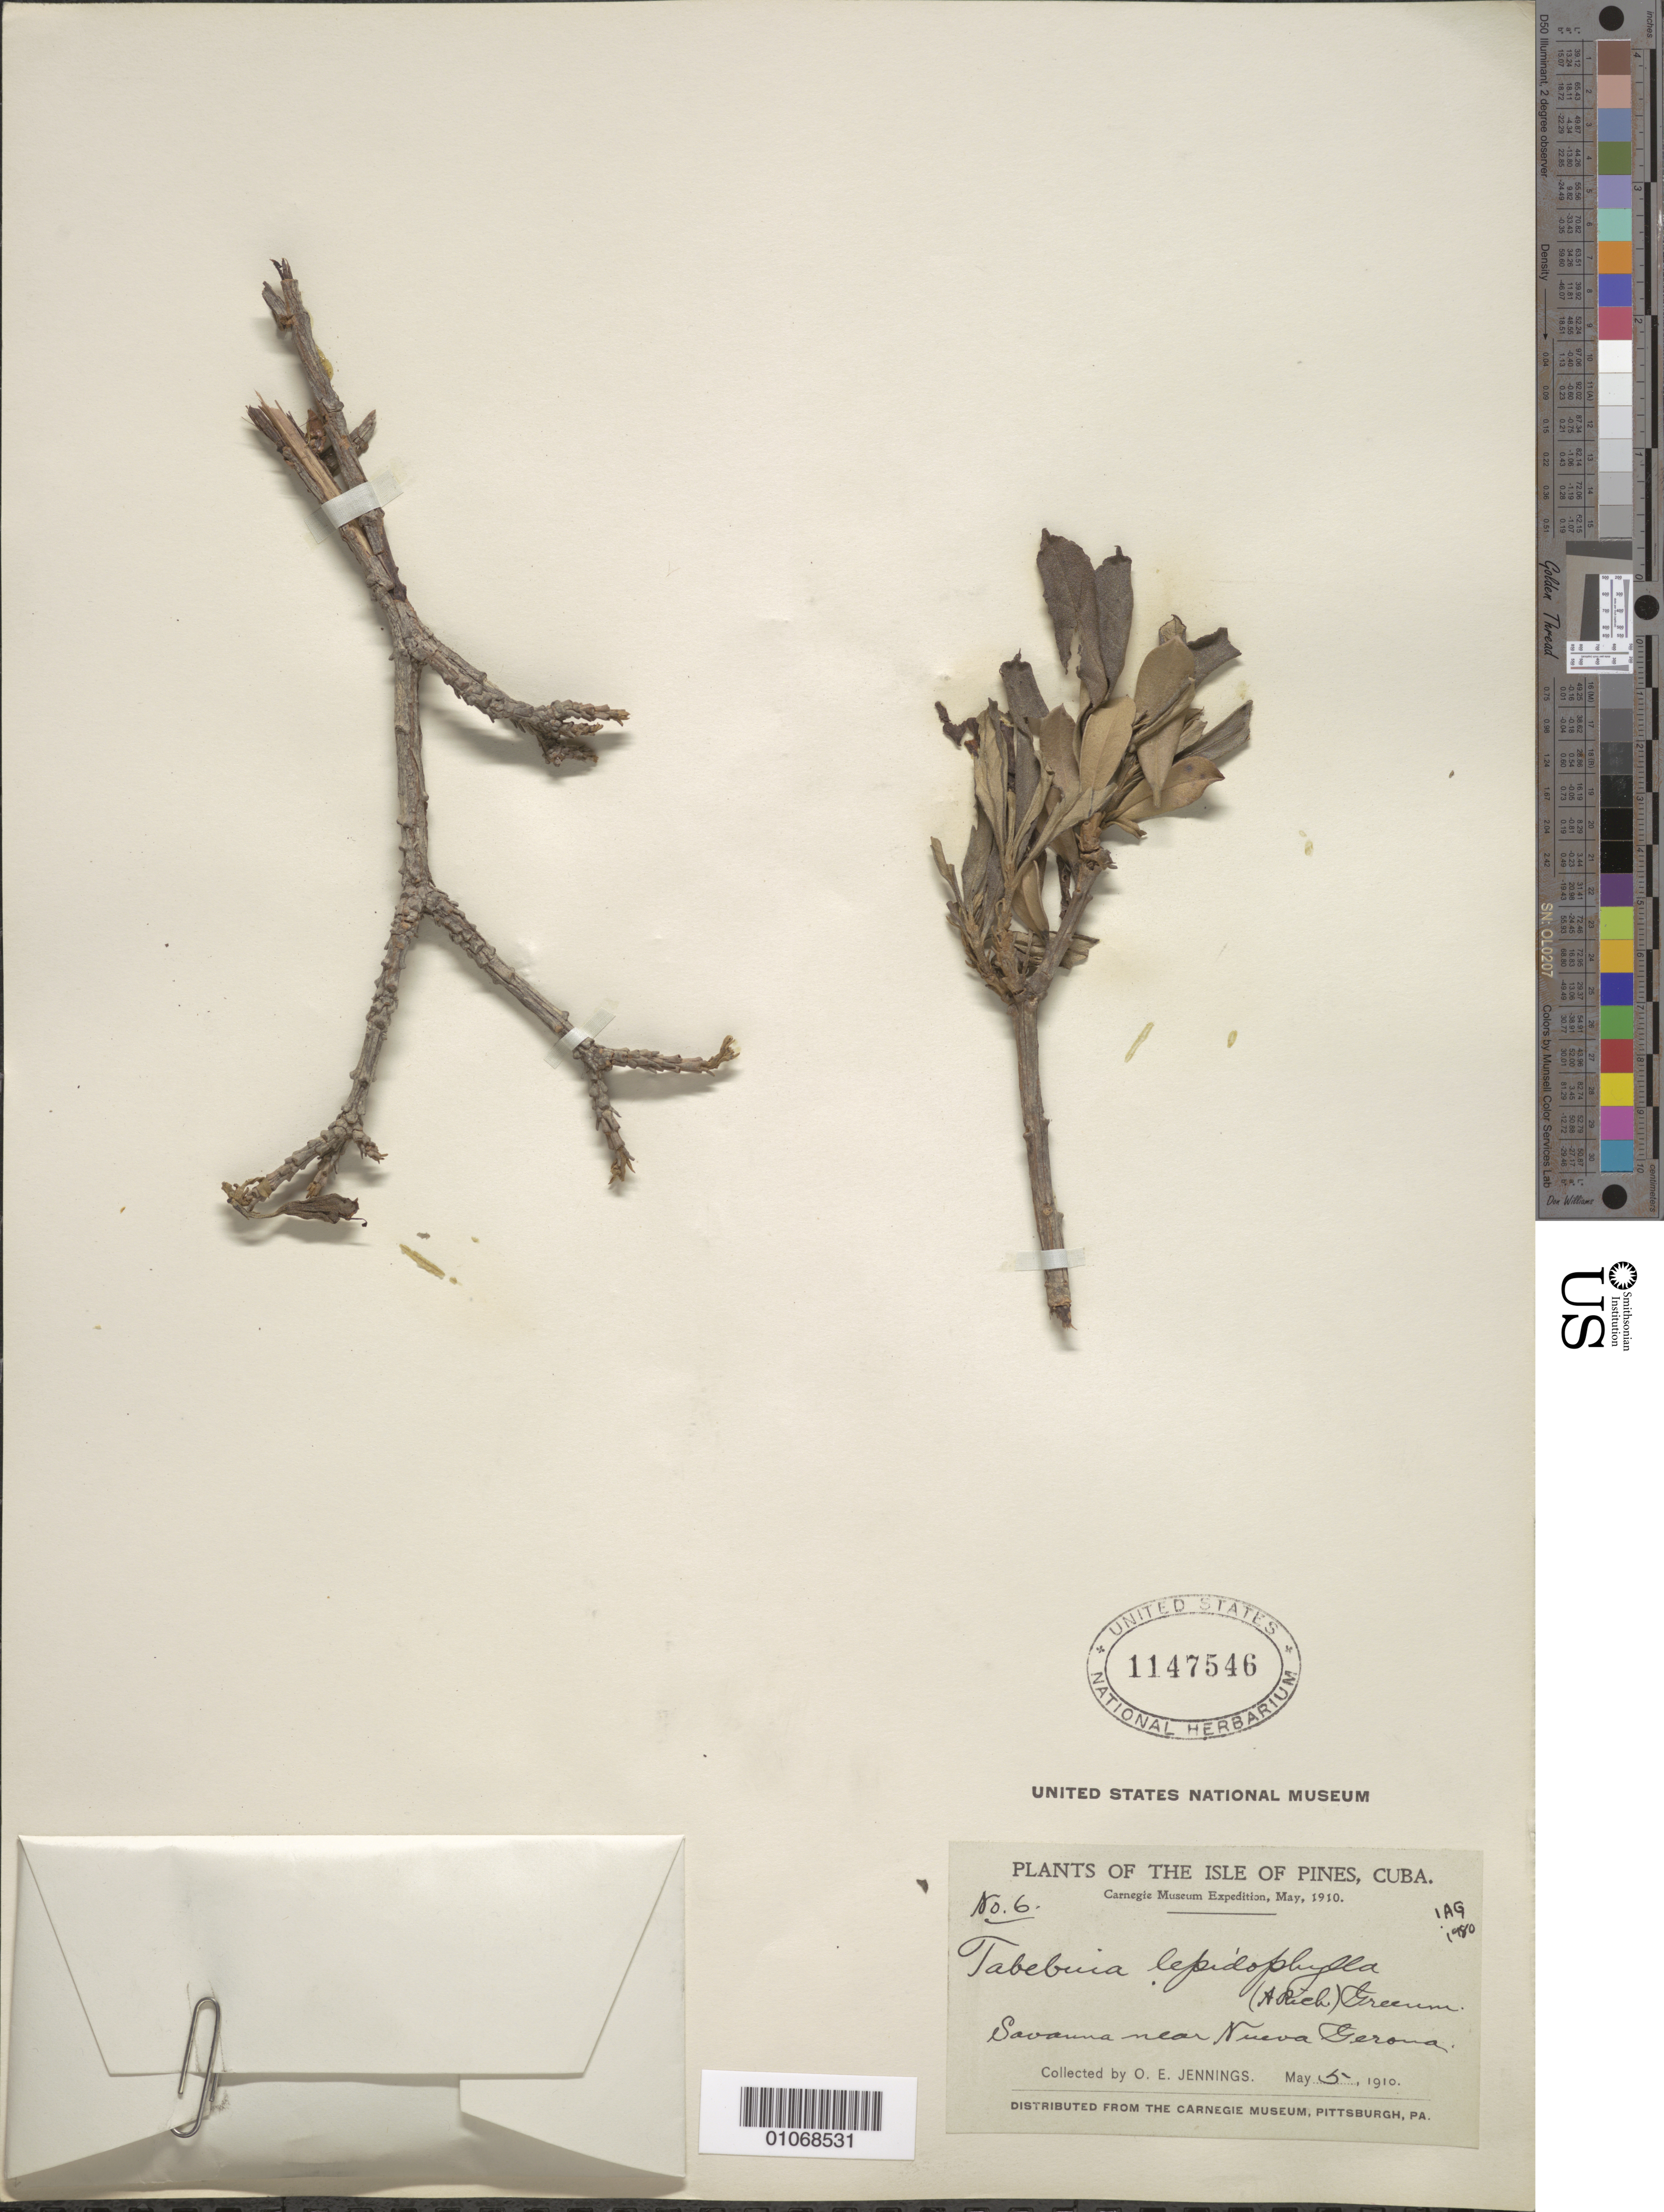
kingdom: Plantae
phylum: Tracheophyta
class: Magnoliopsida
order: Lamiales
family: Bignoniaceae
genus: Tabebuia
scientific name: Tabebuia lepidophylla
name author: (A. Rich.) Greenm.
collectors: O. E. Jennings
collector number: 6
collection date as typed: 05 May 1910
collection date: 1910-05-05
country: Cuba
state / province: Isla de La Juventud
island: Isla de la Juventud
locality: Savanna near Nueva Gerona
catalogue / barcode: US 1147546